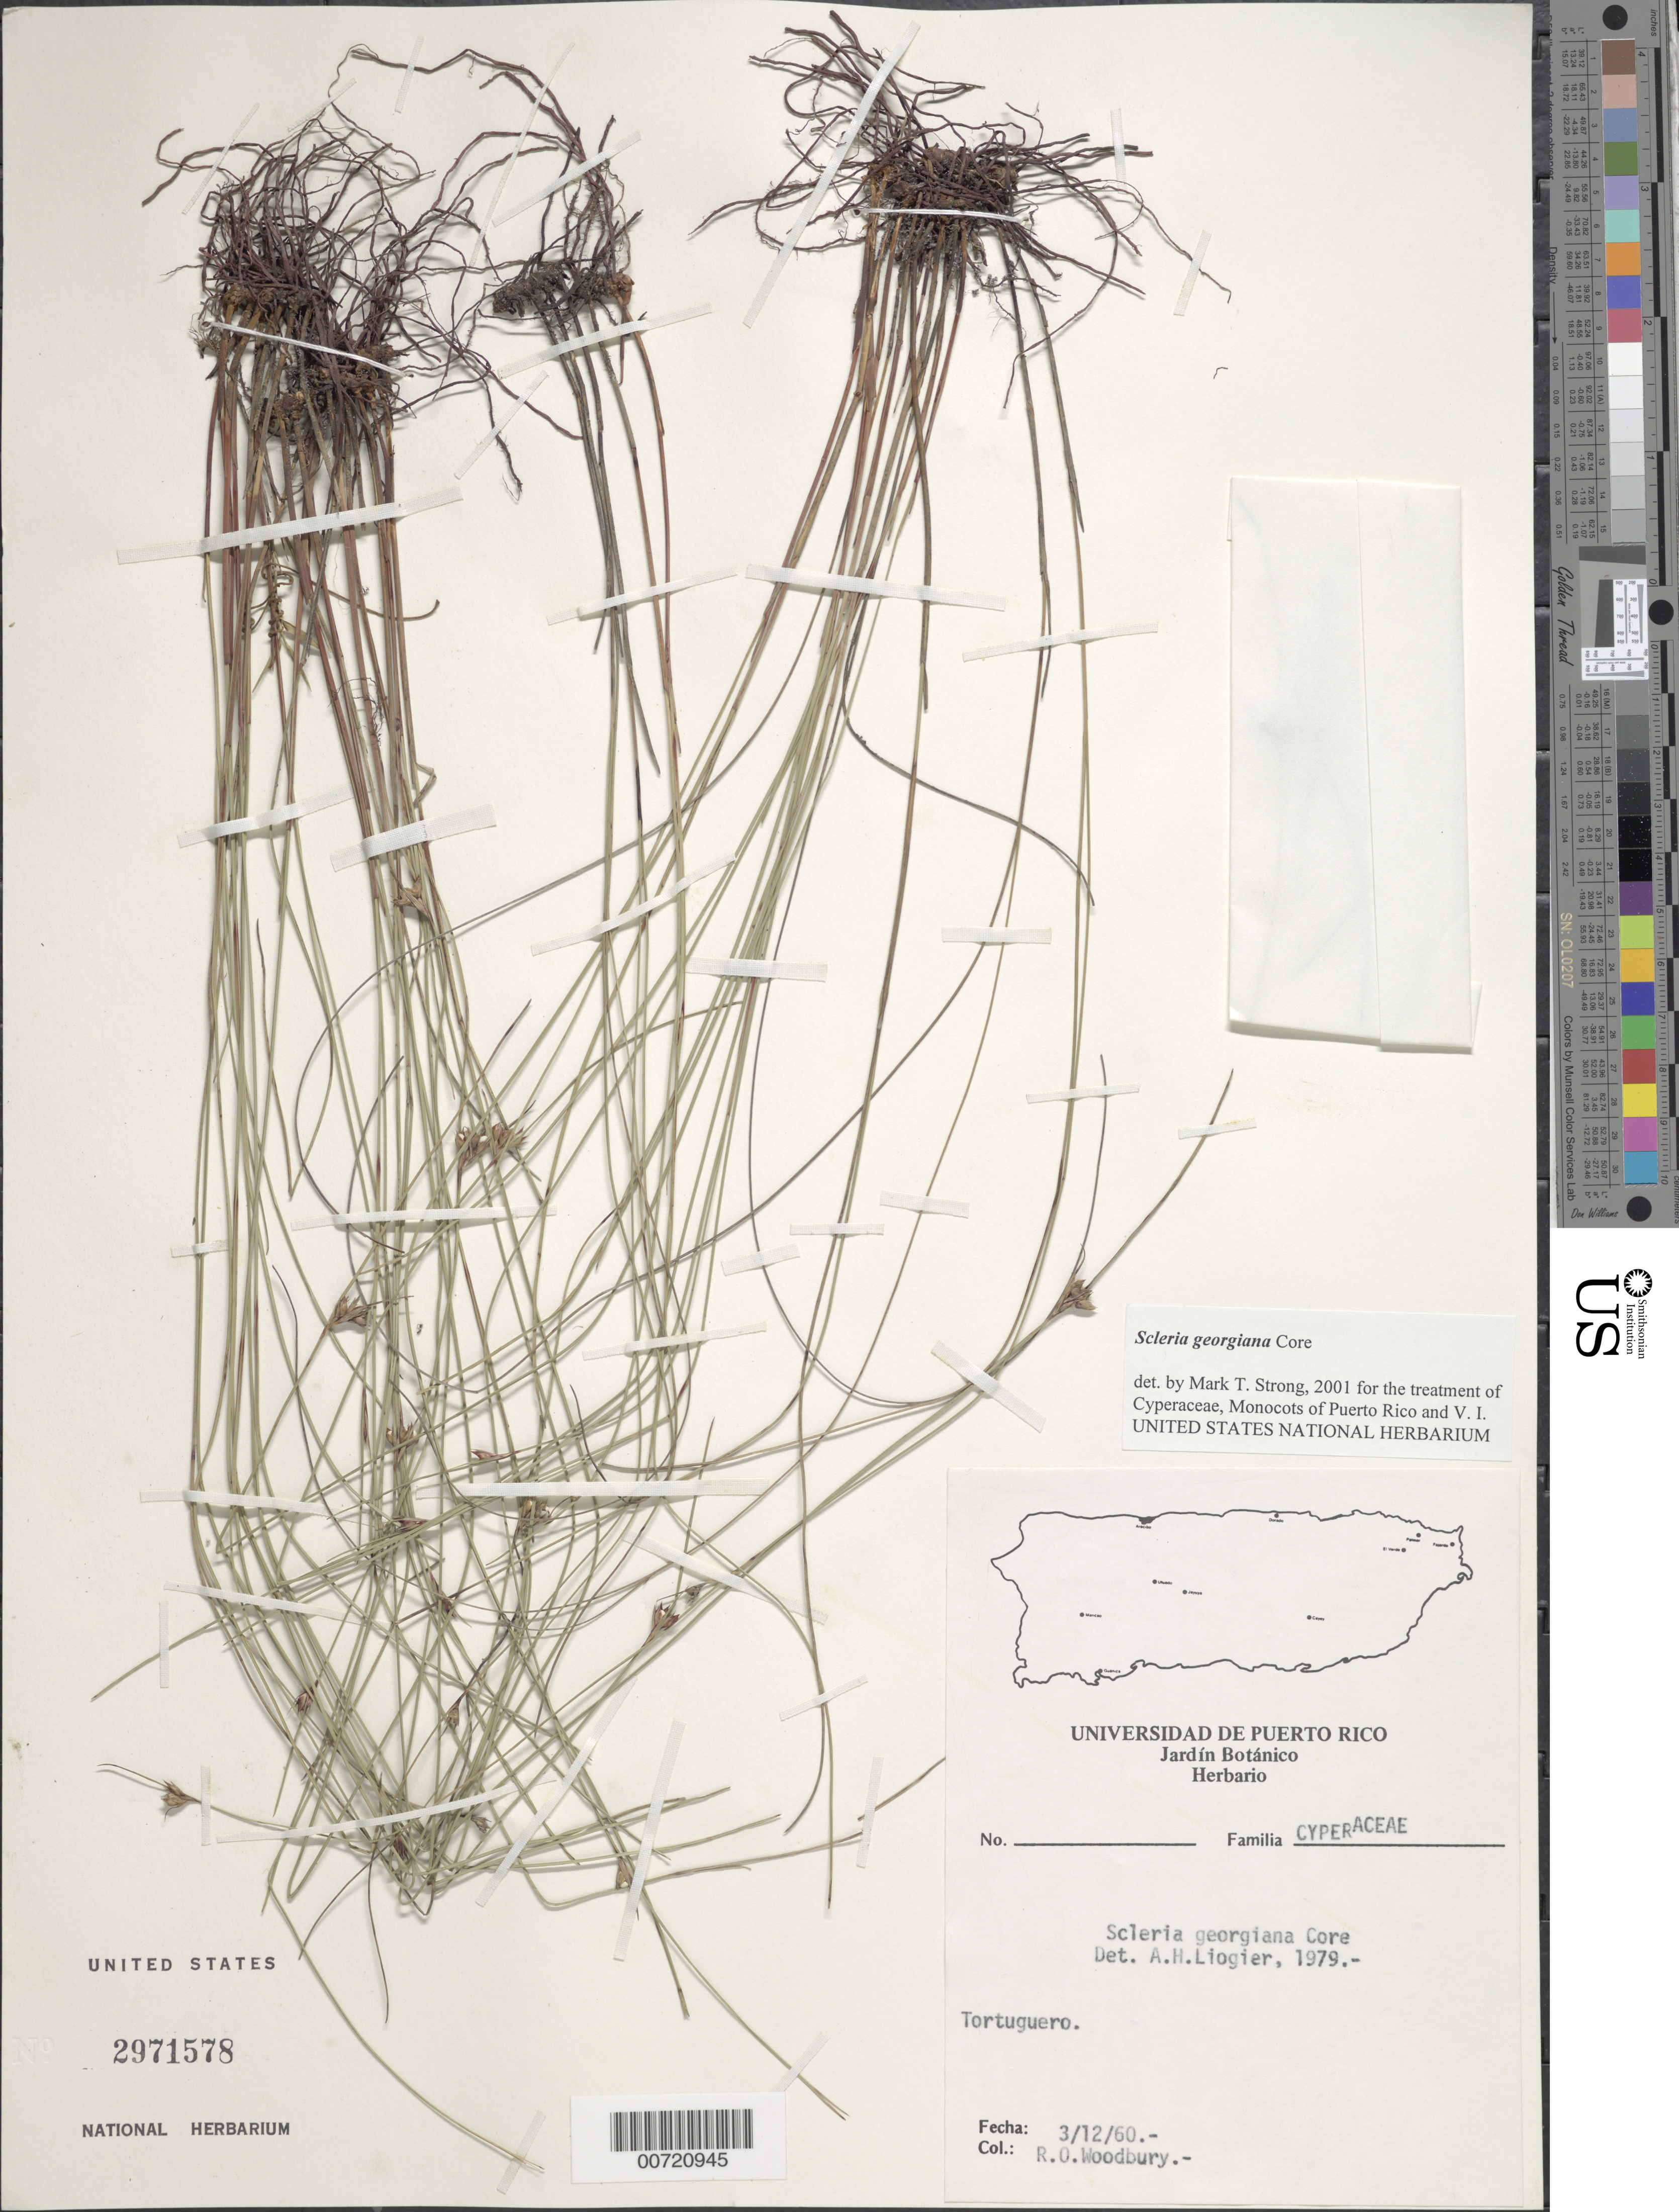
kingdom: Plantae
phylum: Tracheophyta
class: Liliopsida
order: Poales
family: Cyperaceae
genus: Scleria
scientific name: Scleria georgiana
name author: Core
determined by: Strong, M. T., (US), Smithsonian Institution - National Museum of Natural History (UNITED STATES)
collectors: R. O. Woodbury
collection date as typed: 03 Dec 1960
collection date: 1960-12-03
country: Puerto Rico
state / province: Manatí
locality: Laguna Tortuguero.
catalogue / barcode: US 2971578